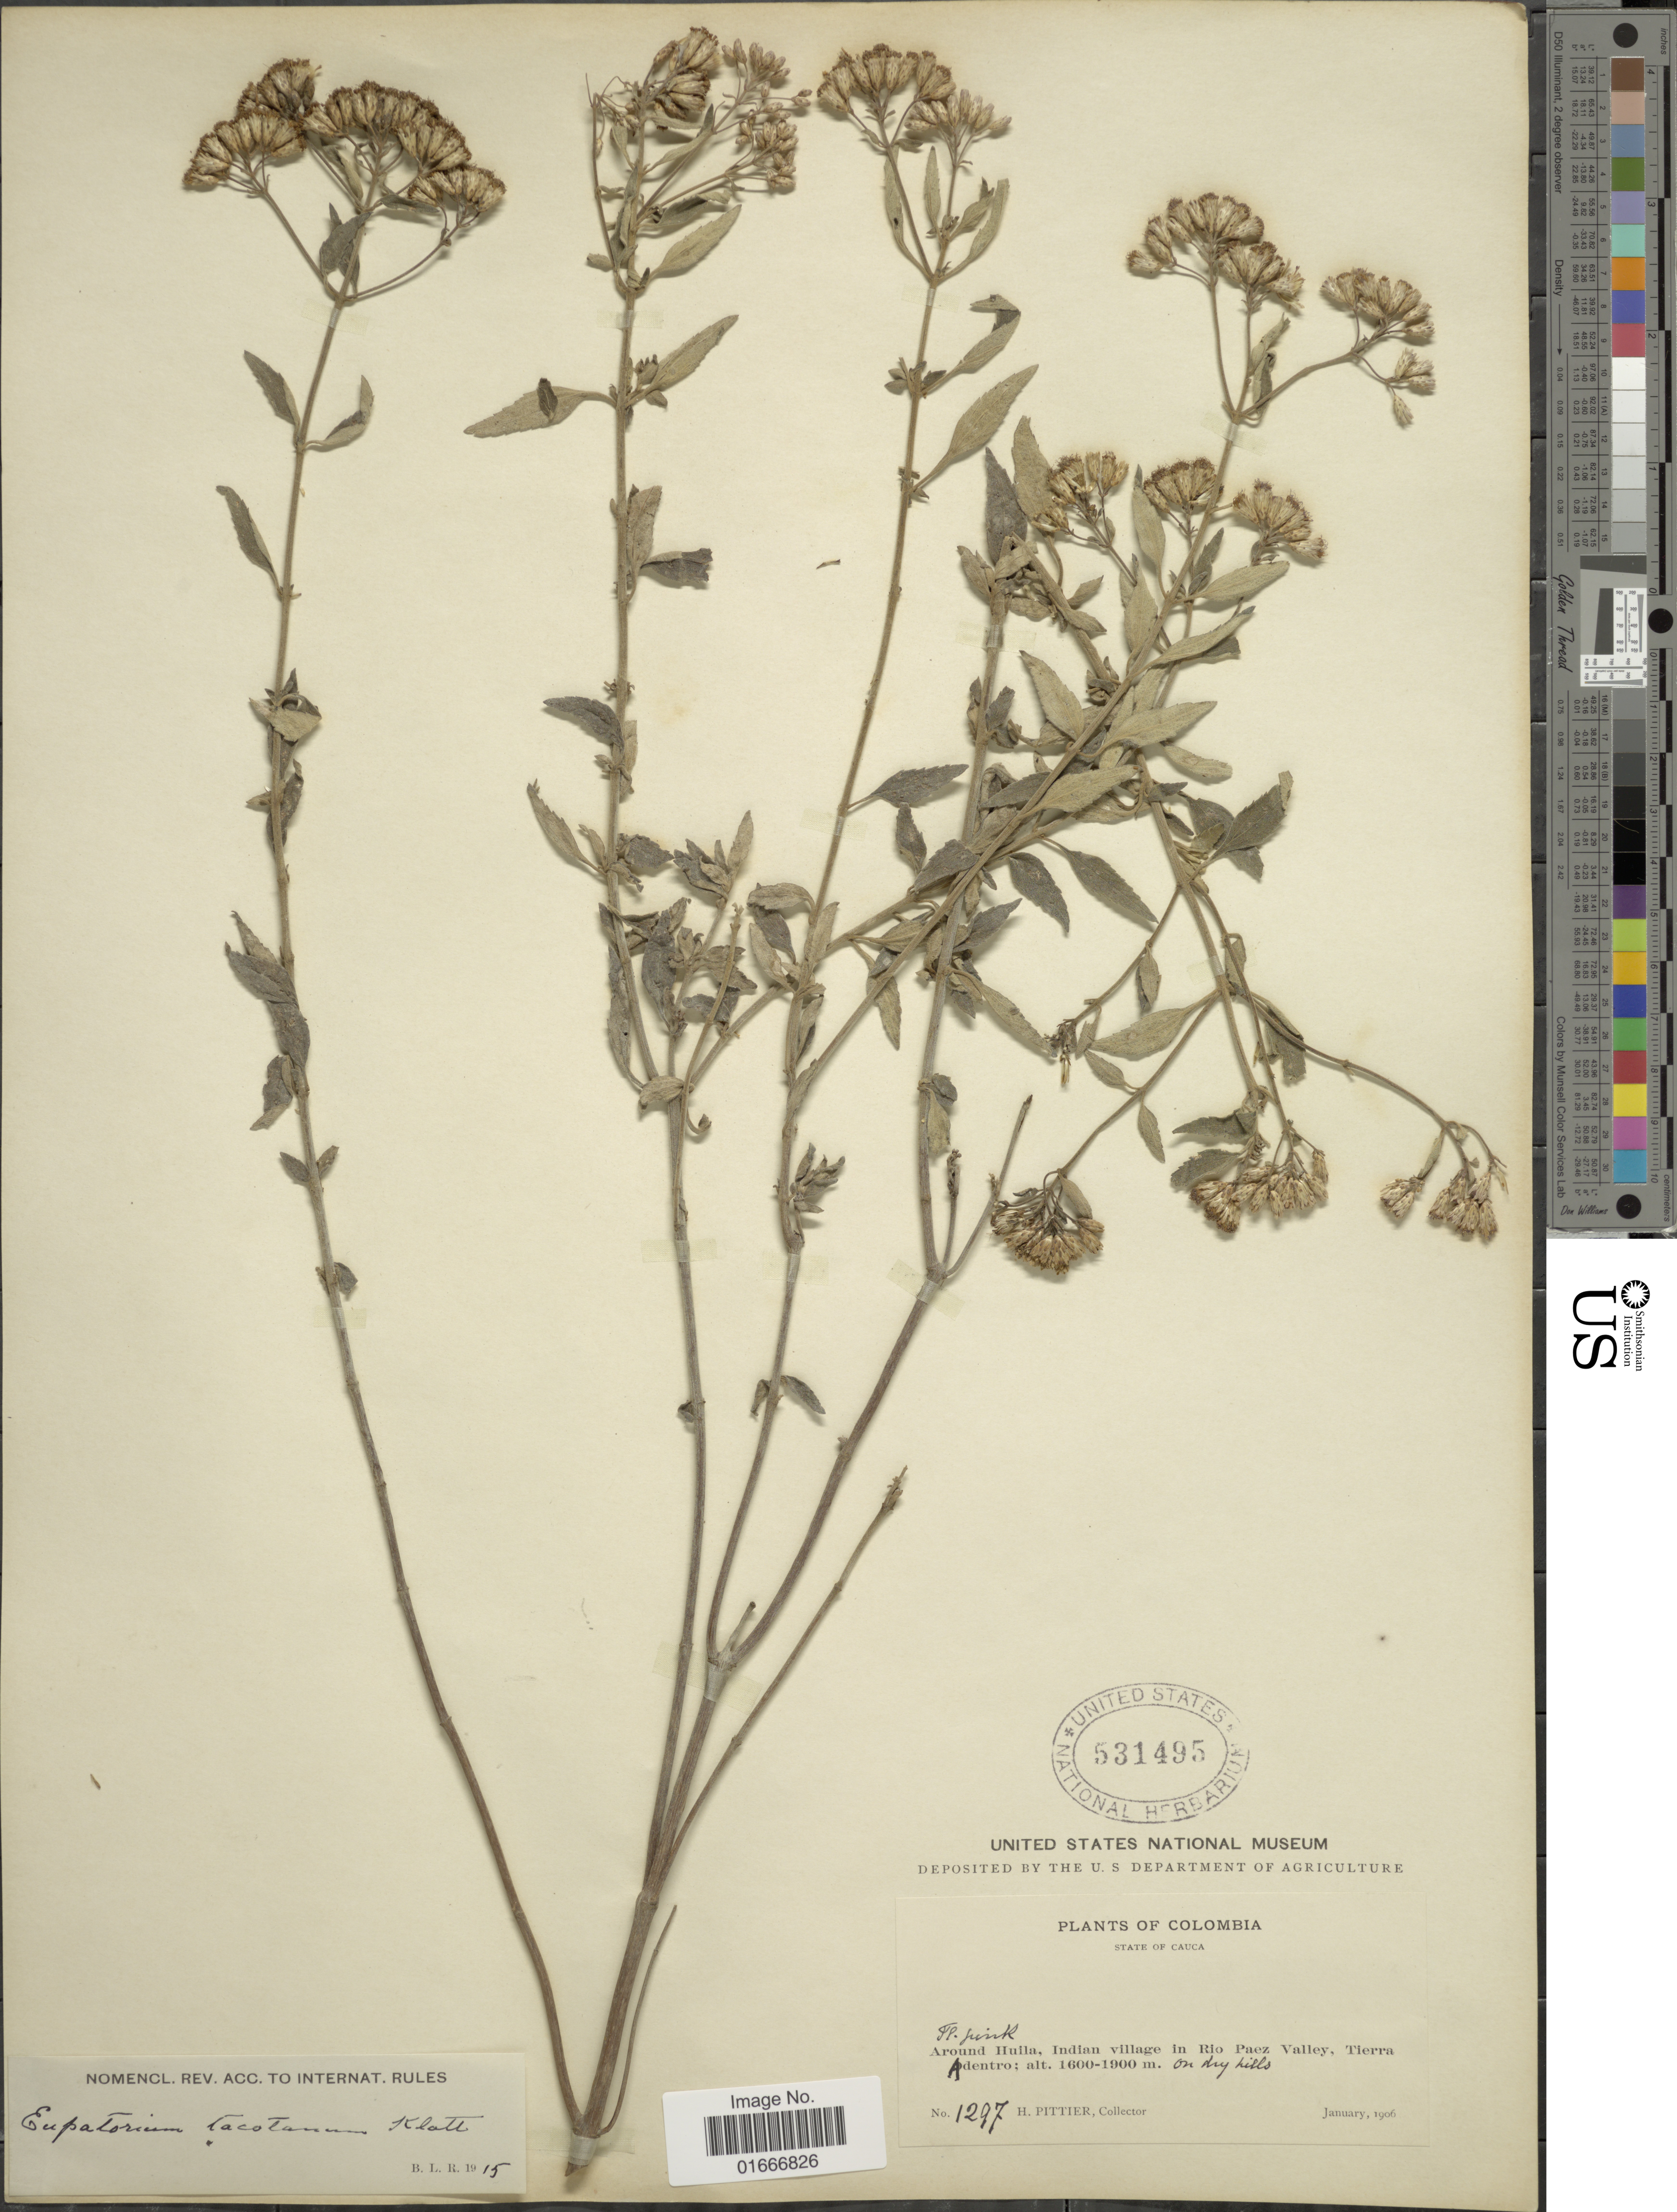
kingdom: Plantae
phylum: Tracheophyta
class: Magnoliopsida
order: Asterales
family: Asteraceae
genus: Chromolaena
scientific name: Chromolaena tacotana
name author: (Klatt) R.M. King & H. Rob.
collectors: H. F. Pittier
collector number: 1297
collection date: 1906-01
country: Colombia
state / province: Cauca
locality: Colombia. State of Cauca. Around Huila, Indian village in Rio Paez Valley, Tierra Adentro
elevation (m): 1600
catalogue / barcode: US 531495